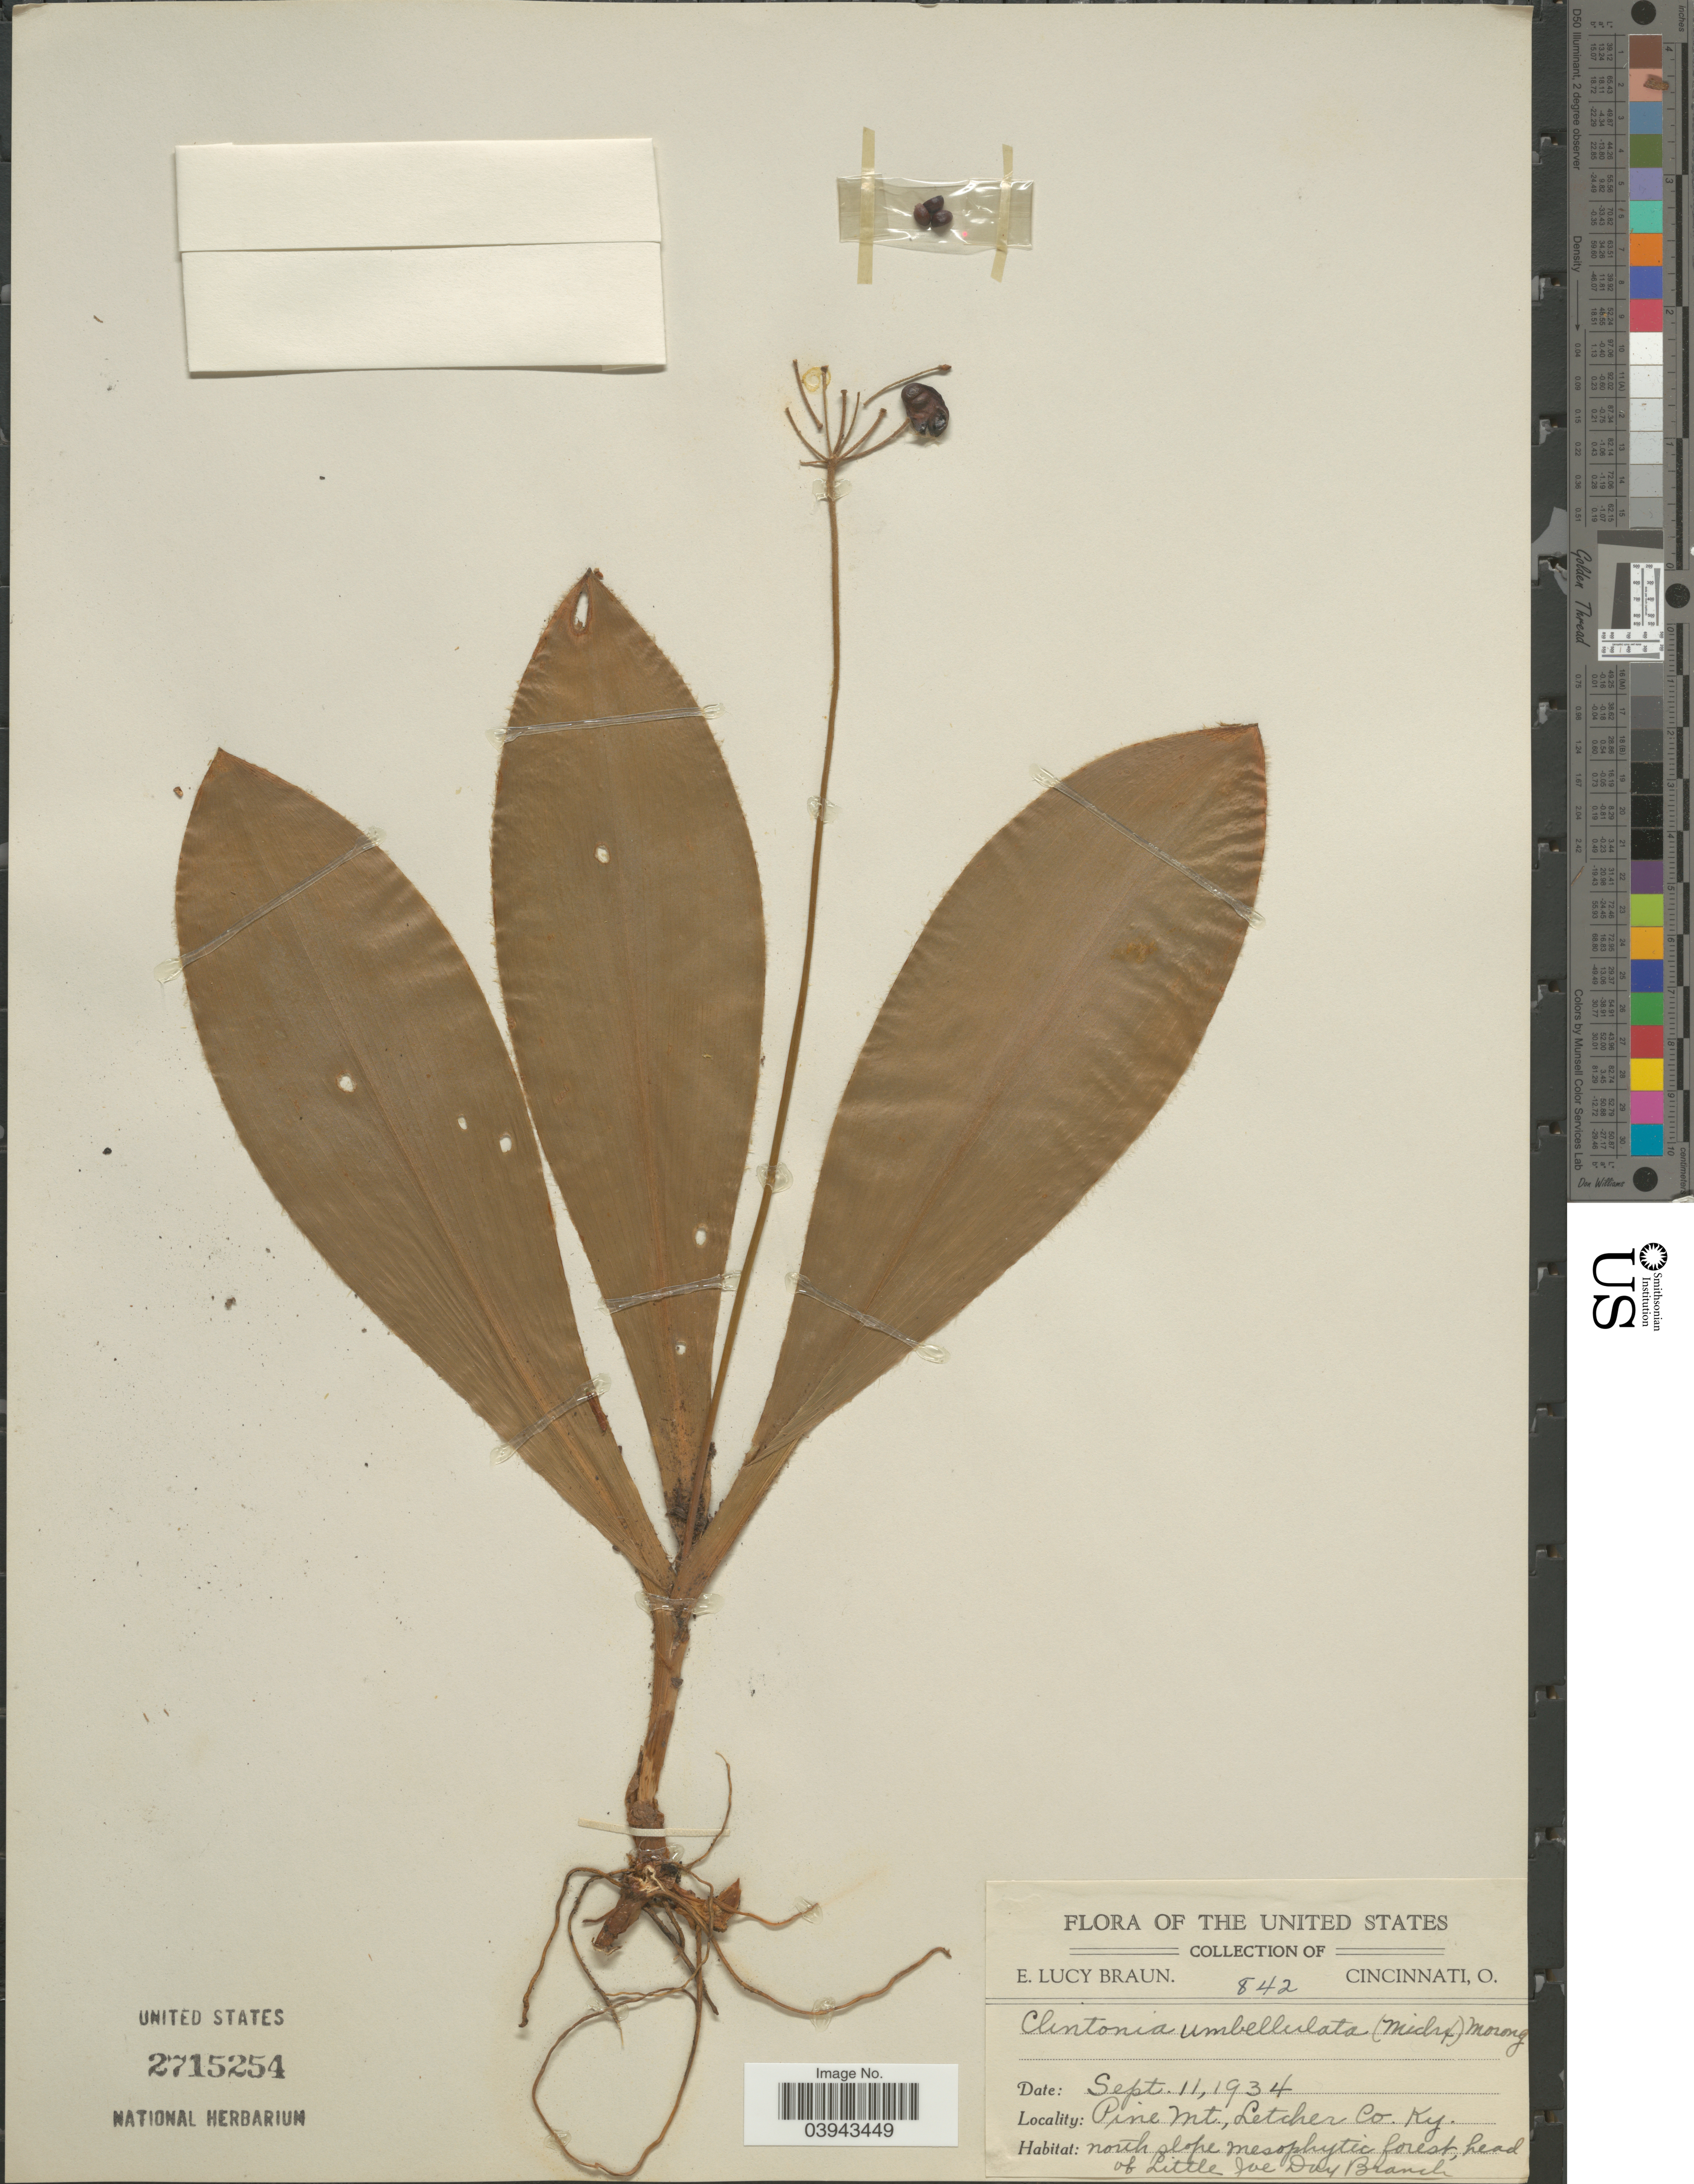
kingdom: Plantae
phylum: Tracheophyta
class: Liliopsida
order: Liliales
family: Liliaceae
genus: Clintonia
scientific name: Clintonia umbellulata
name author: (Michx.) Morong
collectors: E. L. Braun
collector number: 842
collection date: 1934-09-11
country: United States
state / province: Kentucky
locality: Pine Mt., Letcher Co. North slope mesophytic forest, head of Little Joe Day Branch.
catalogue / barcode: US 2715254